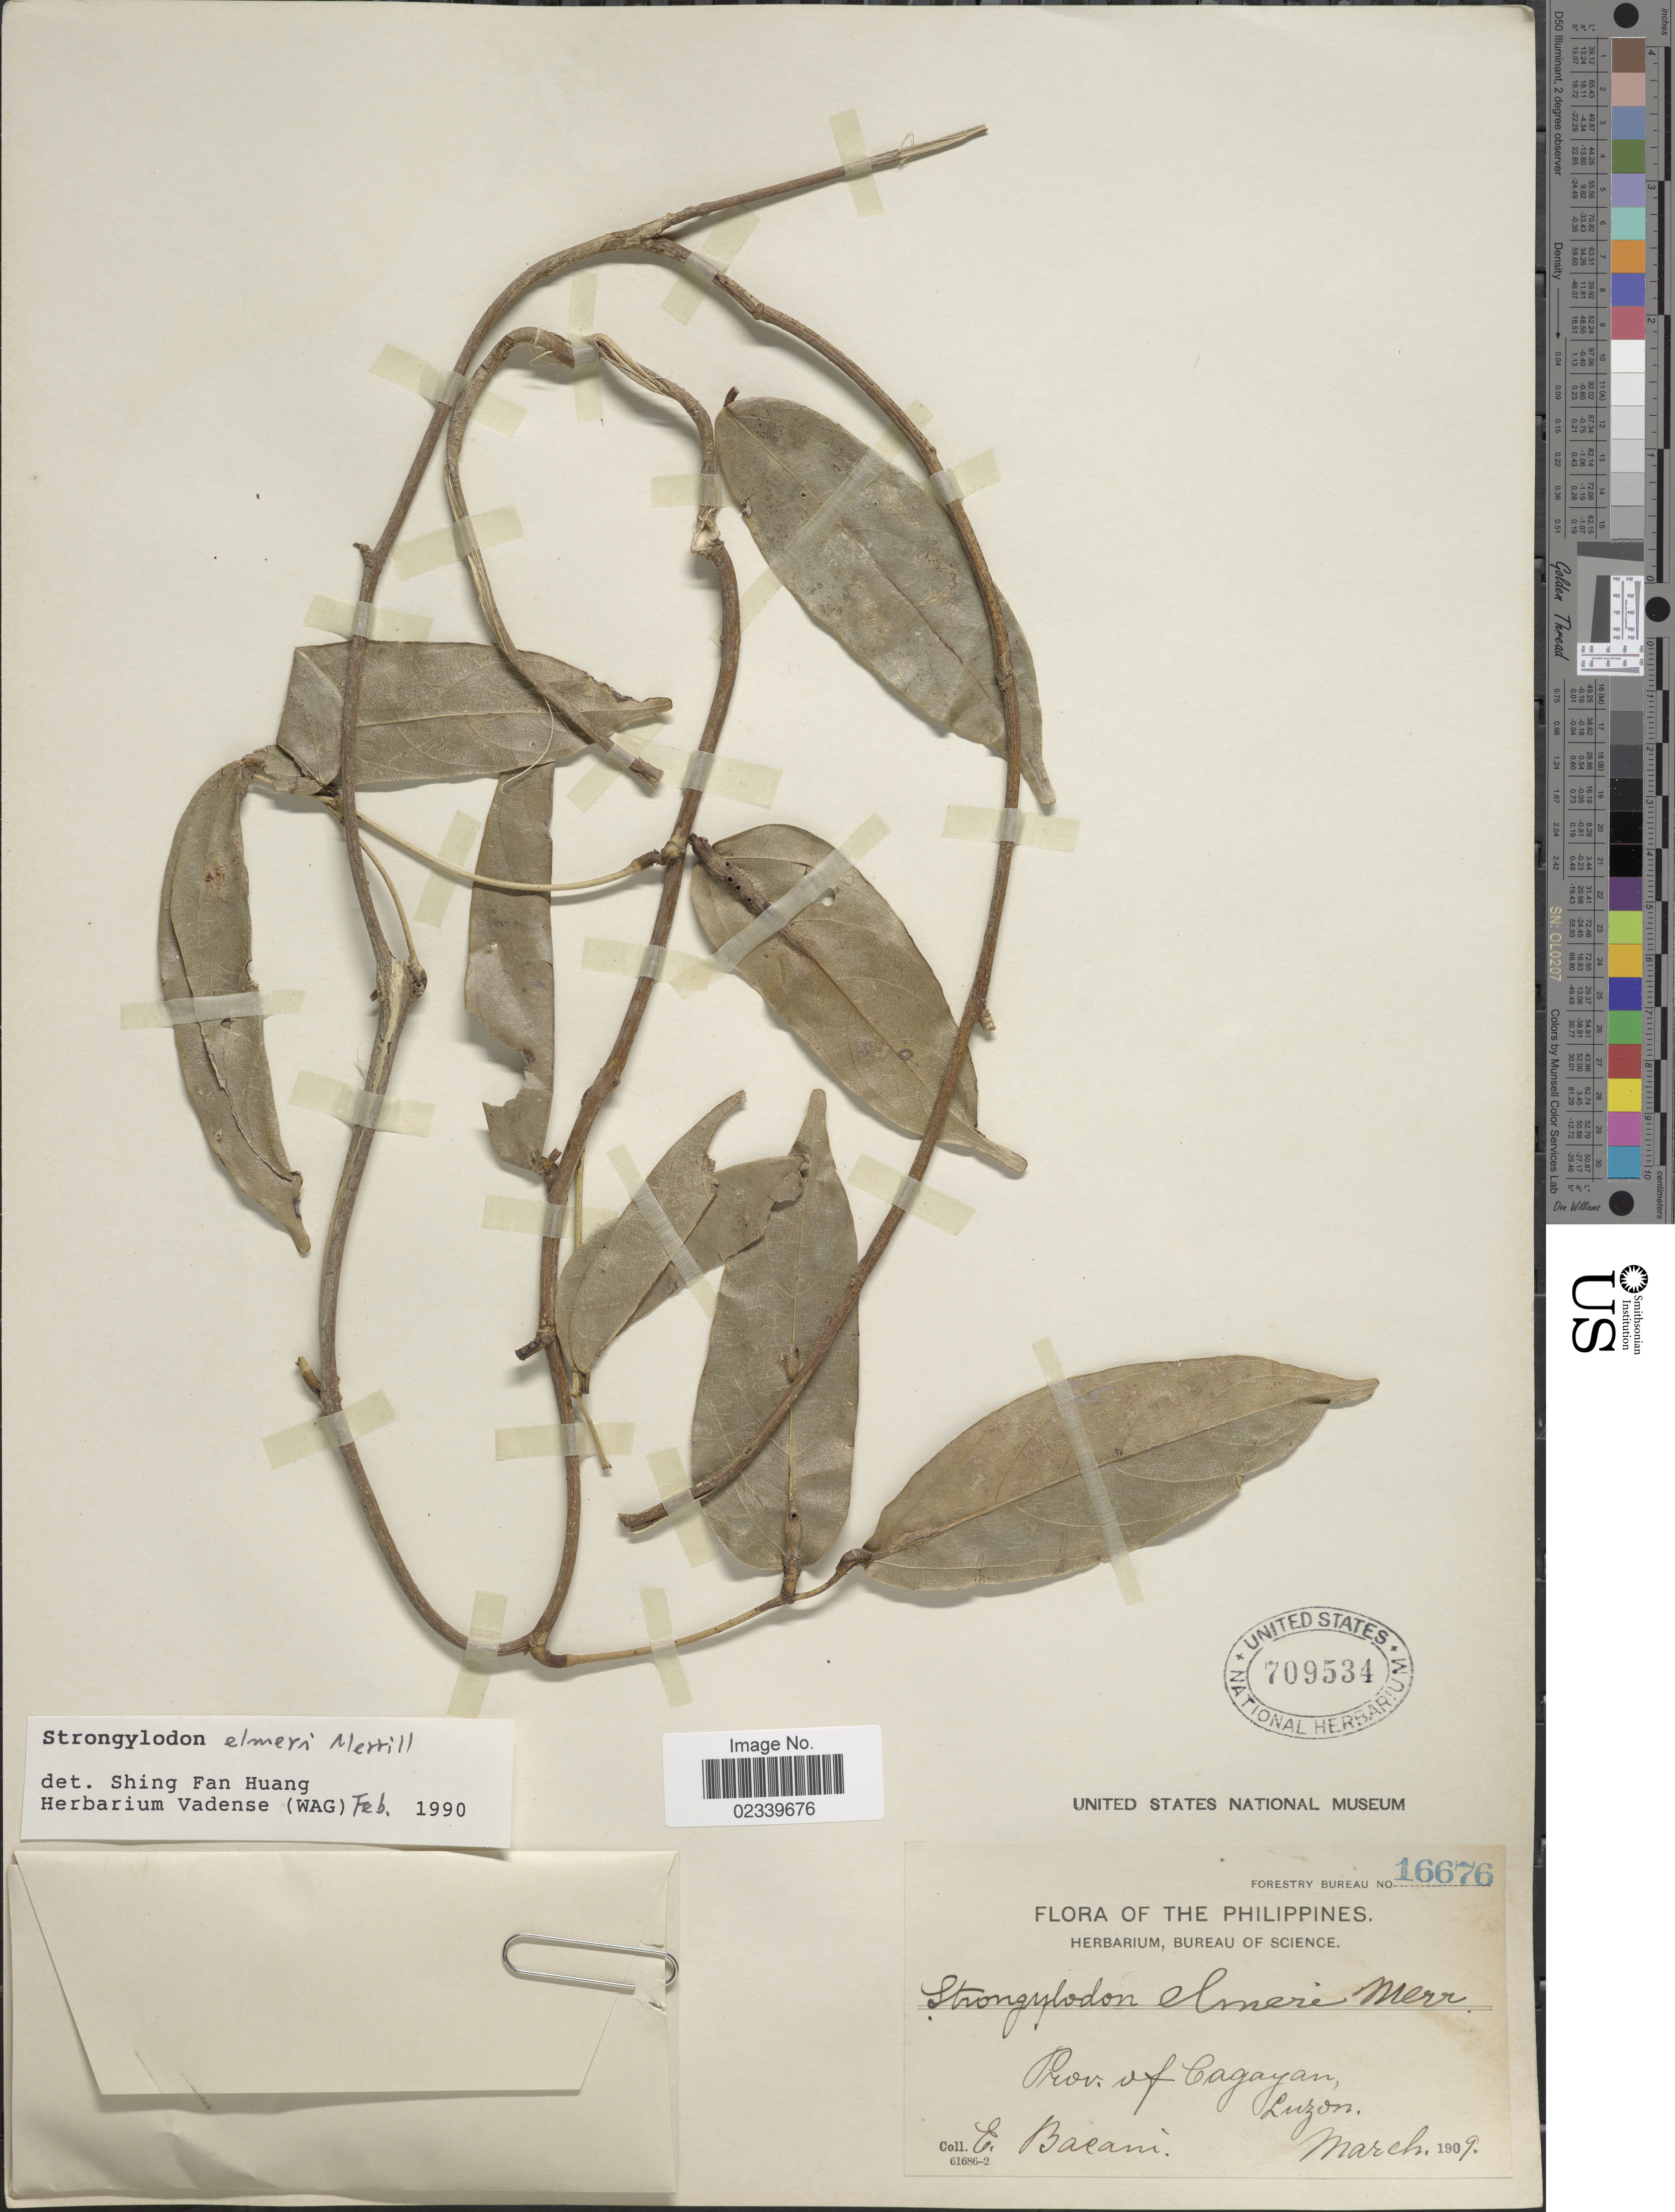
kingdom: Plantae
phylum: Tracheophyta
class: Magnoliopsida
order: Fabales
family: Fabaceae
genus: Strongylodon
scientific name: Strongylodon elmeri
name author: Merr.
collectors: E. Bacani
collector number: Forestry Bureau 16676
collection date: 1909-03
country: Philippines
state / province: Cagayan Valley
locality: Prov. of Cagayan, Luzon.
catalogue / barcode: US 709534